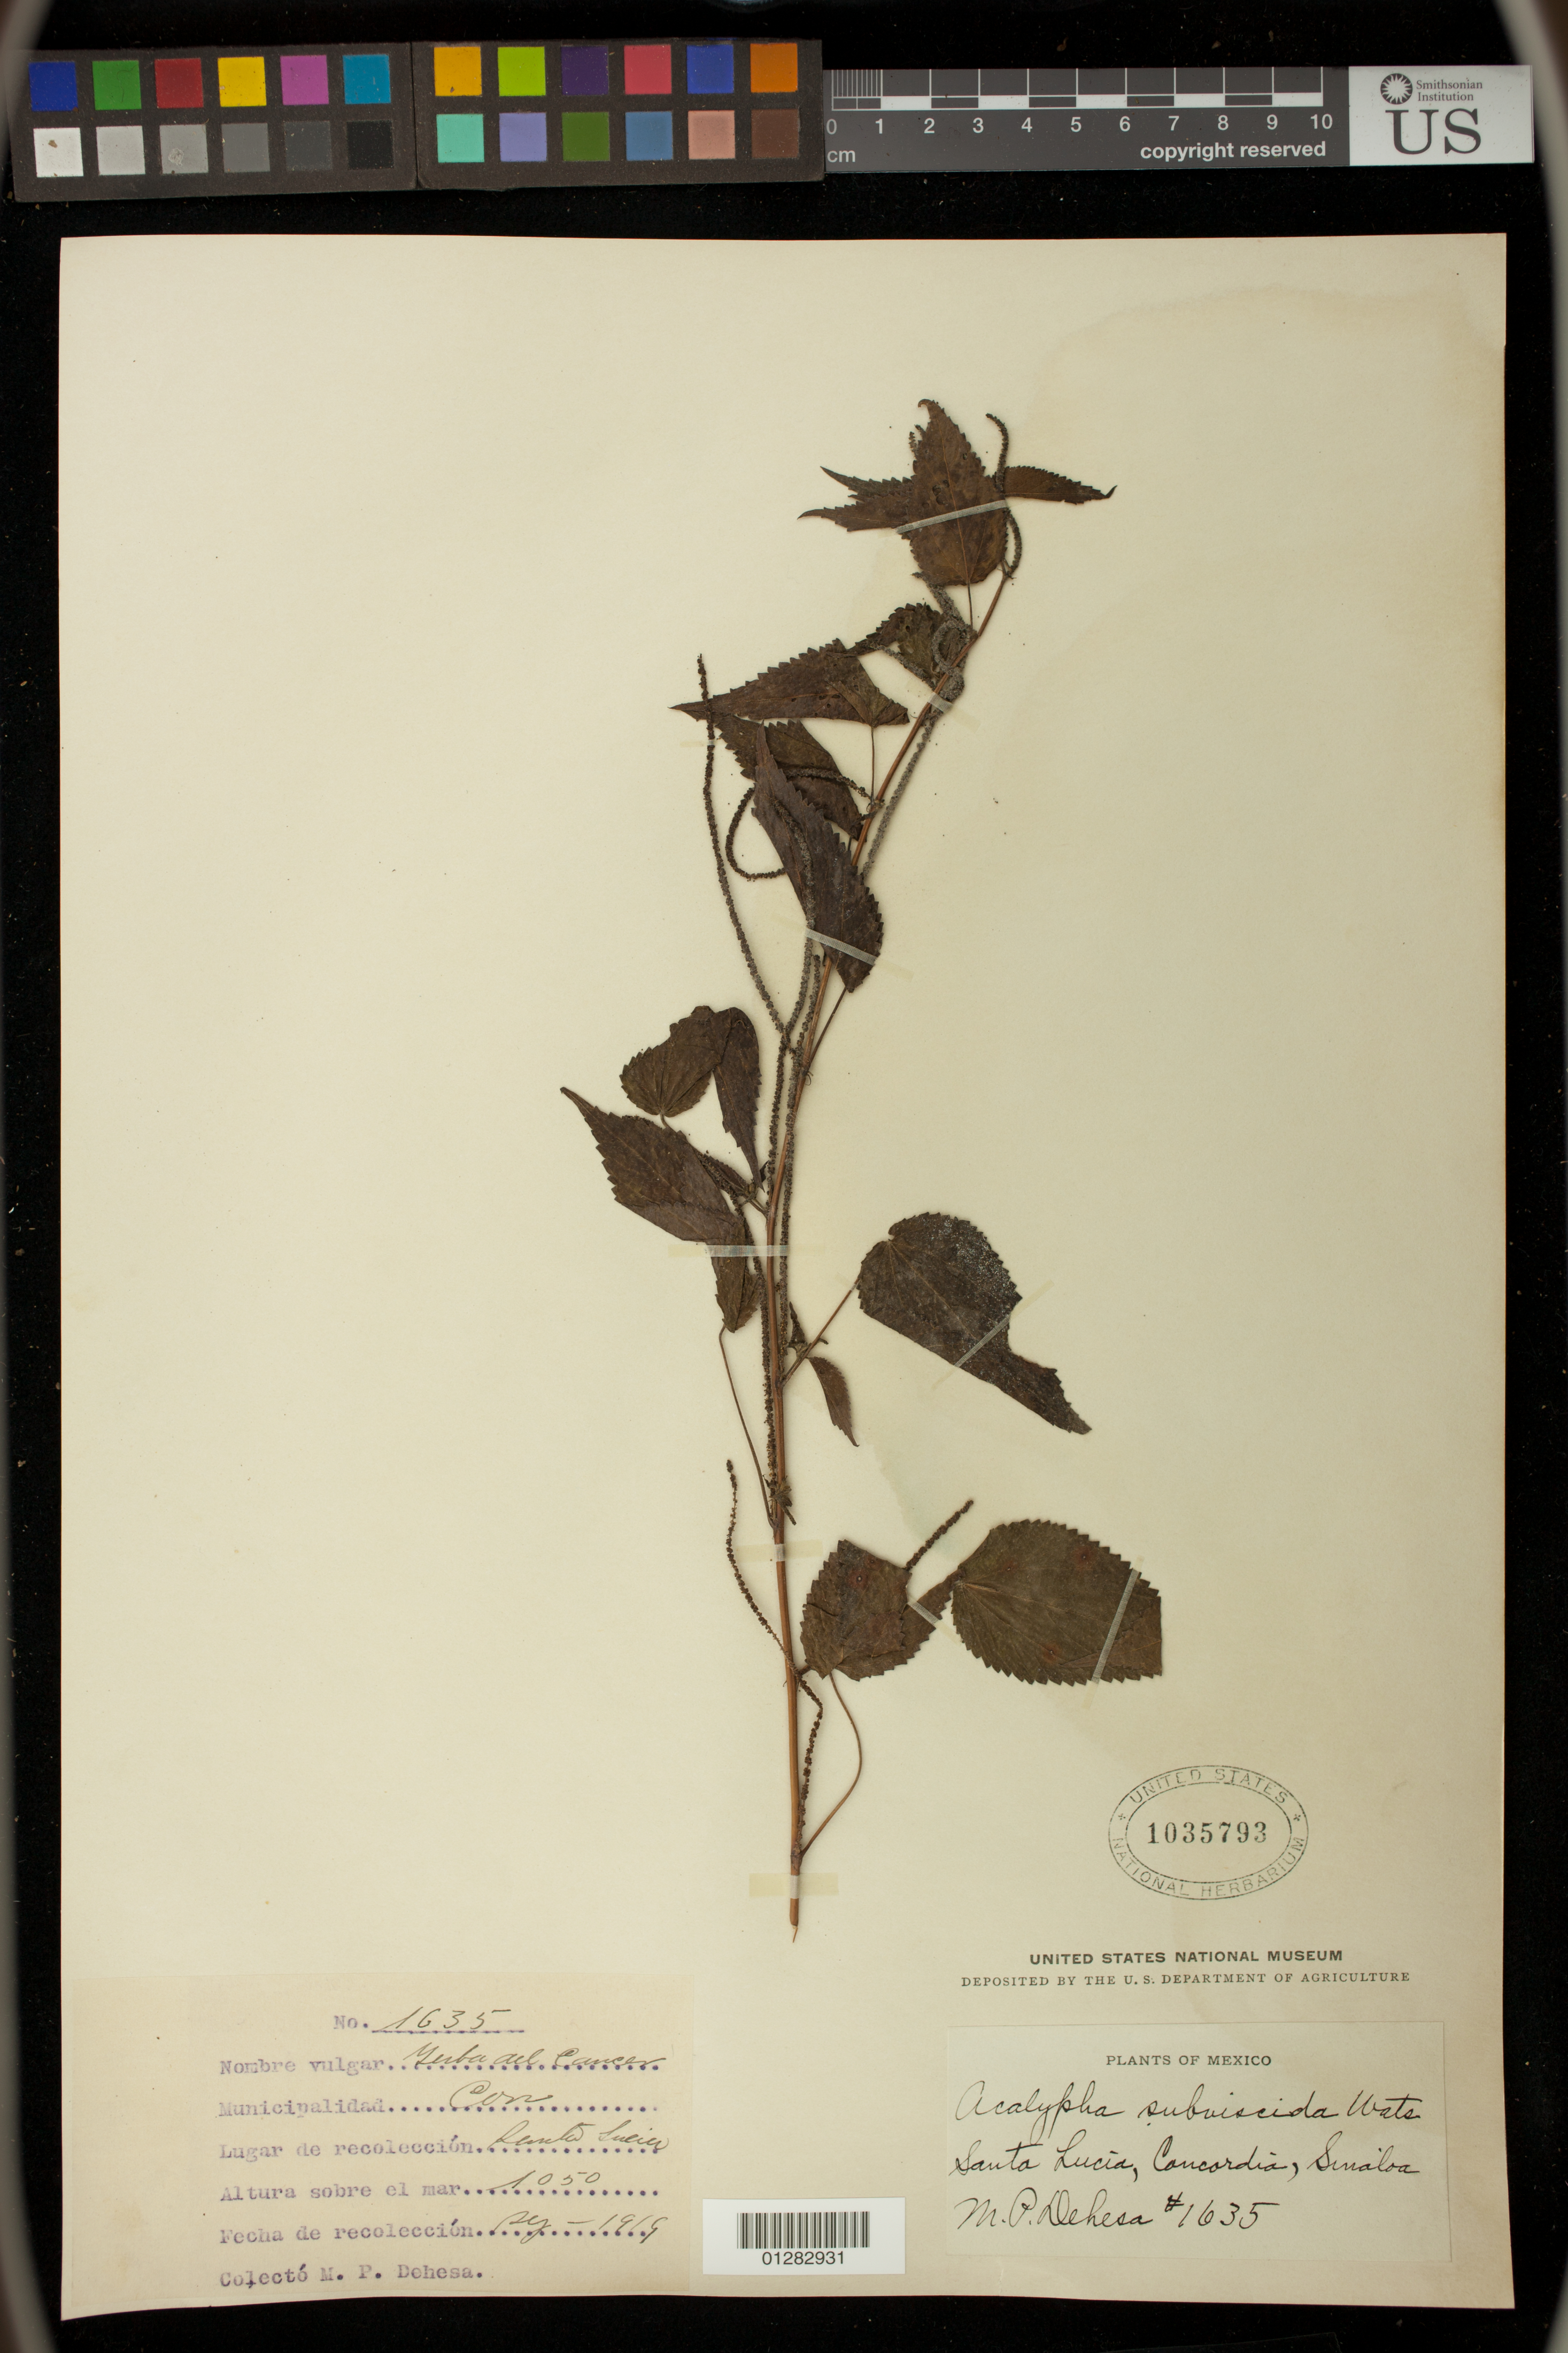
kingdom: Plantae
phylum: Tracheophyta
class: Magnoliopsida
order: Malpighiales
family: Euphorbiaceae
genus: Acalypha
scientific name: Acalypha sp.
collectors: M. Dehesa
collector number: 1635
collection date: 1919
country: Mexico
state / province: Sinaloa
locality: Santa Lucia, Concordia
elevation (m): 320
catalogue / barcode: US 1035793